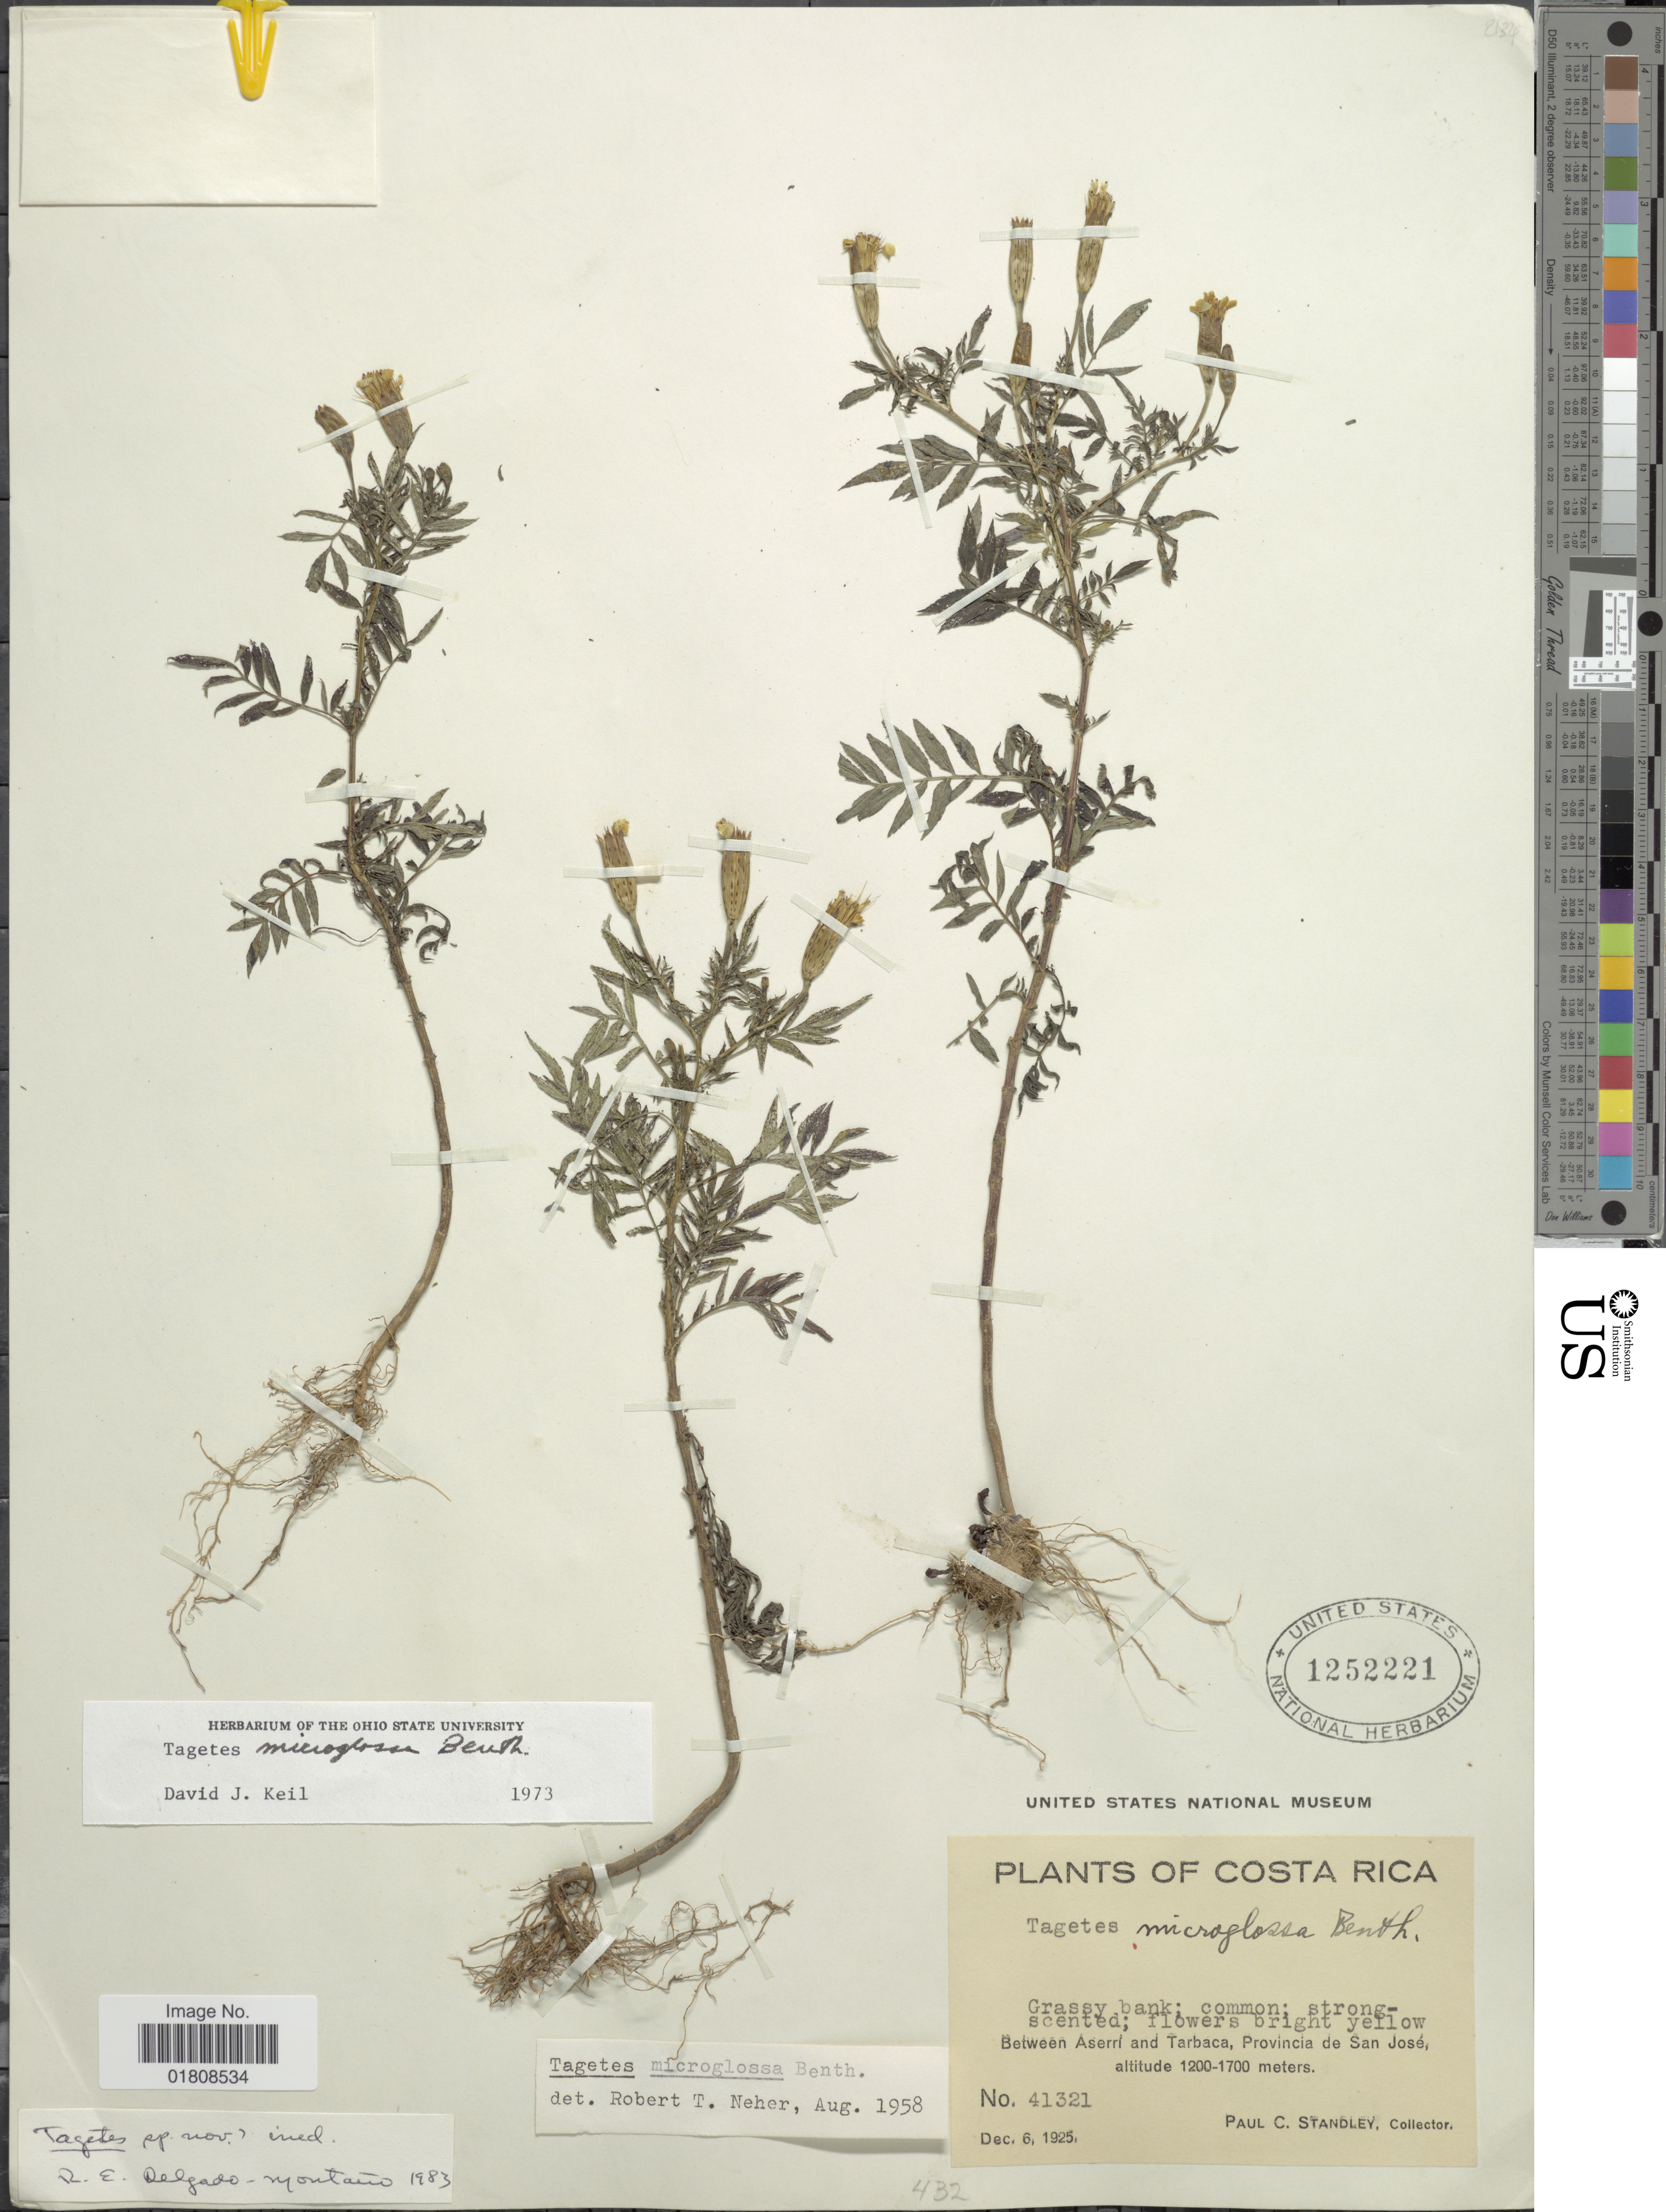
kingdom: Plantae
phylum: Tracheophyta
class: Magnoliopsida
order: Asterales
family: Asteraceae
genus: Tagetes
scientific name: Tagetes sp.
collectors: P. C. Standley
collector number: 41321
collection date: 1925-12-06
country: Costa Rica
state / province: San José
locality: Between Aserri and Tarbaca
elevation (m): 1200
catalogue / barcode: US 1252221